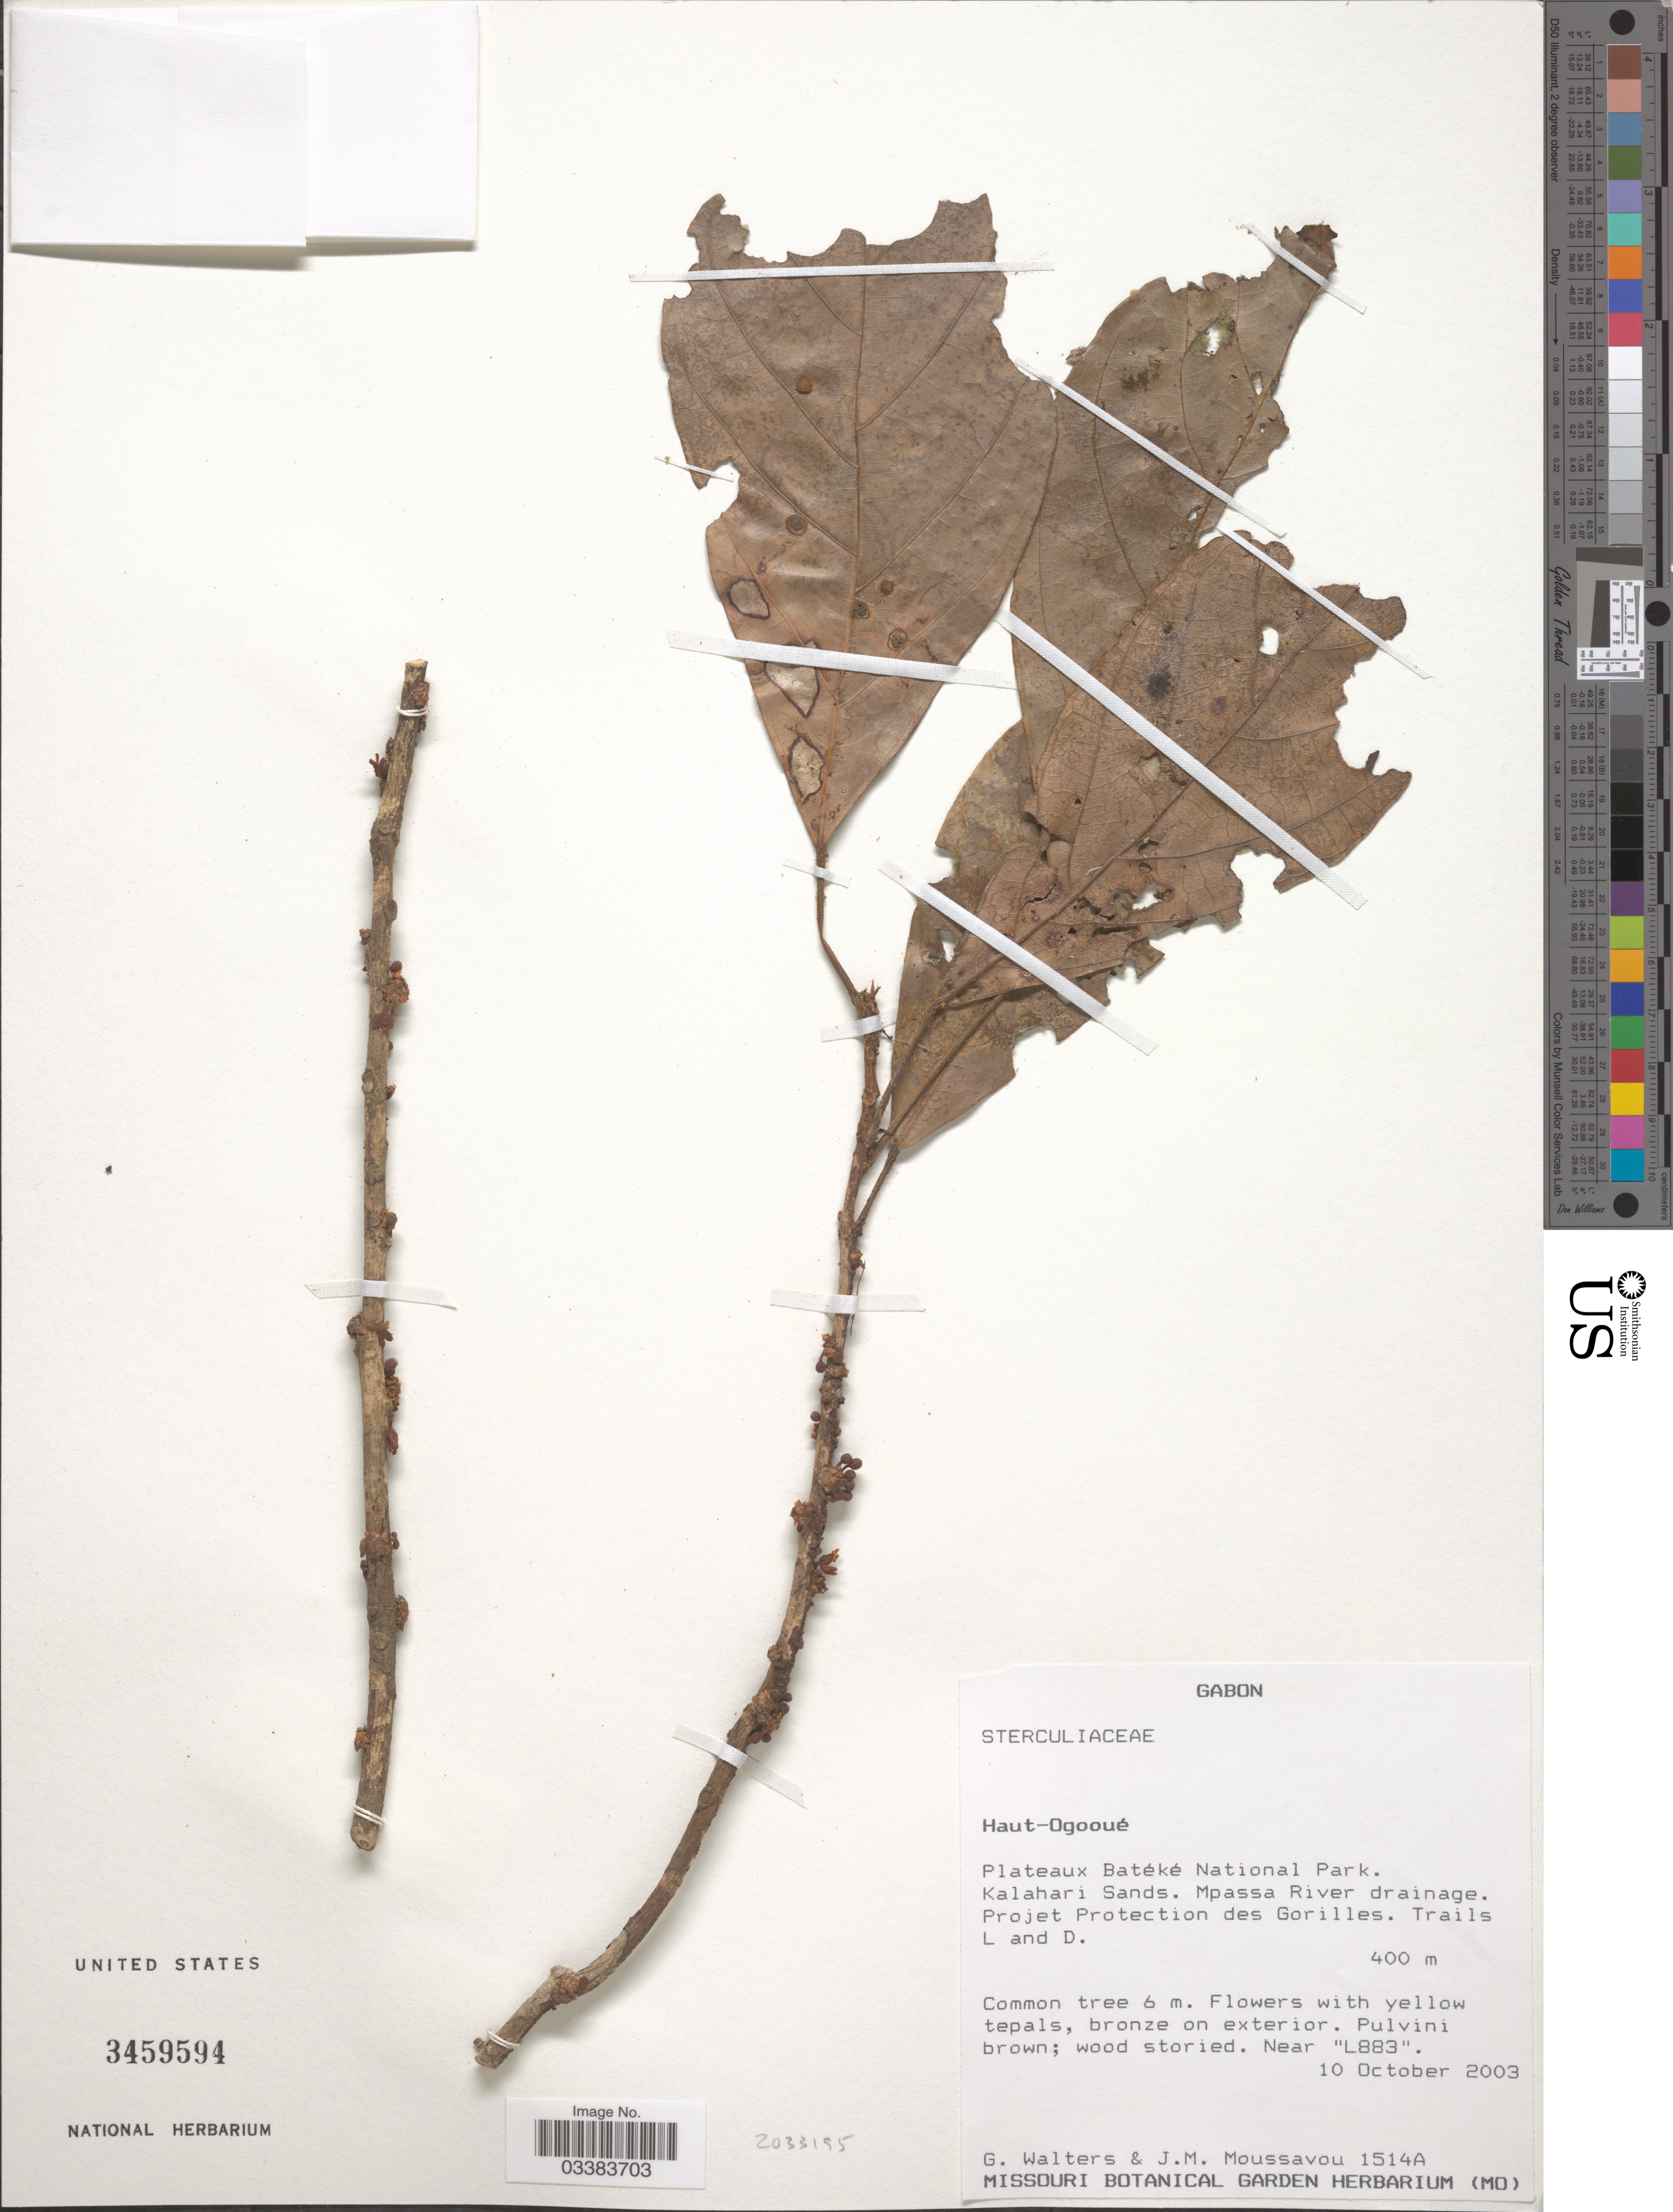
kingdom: Plantae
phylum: Tracheophyta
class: Magnoliopsida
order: Malvales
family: Malvaceae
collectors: G. Walters & J. Moussavou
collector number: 1514A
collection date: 2003-10-10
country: Gabon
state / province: Haut-Ogooue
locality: Plateaux Batéké National Park. Kalahari Sands. Mpassa River drainage. Projet Protection des Gorilles. Trails L and D,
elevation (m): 400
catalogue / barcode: US 3459594